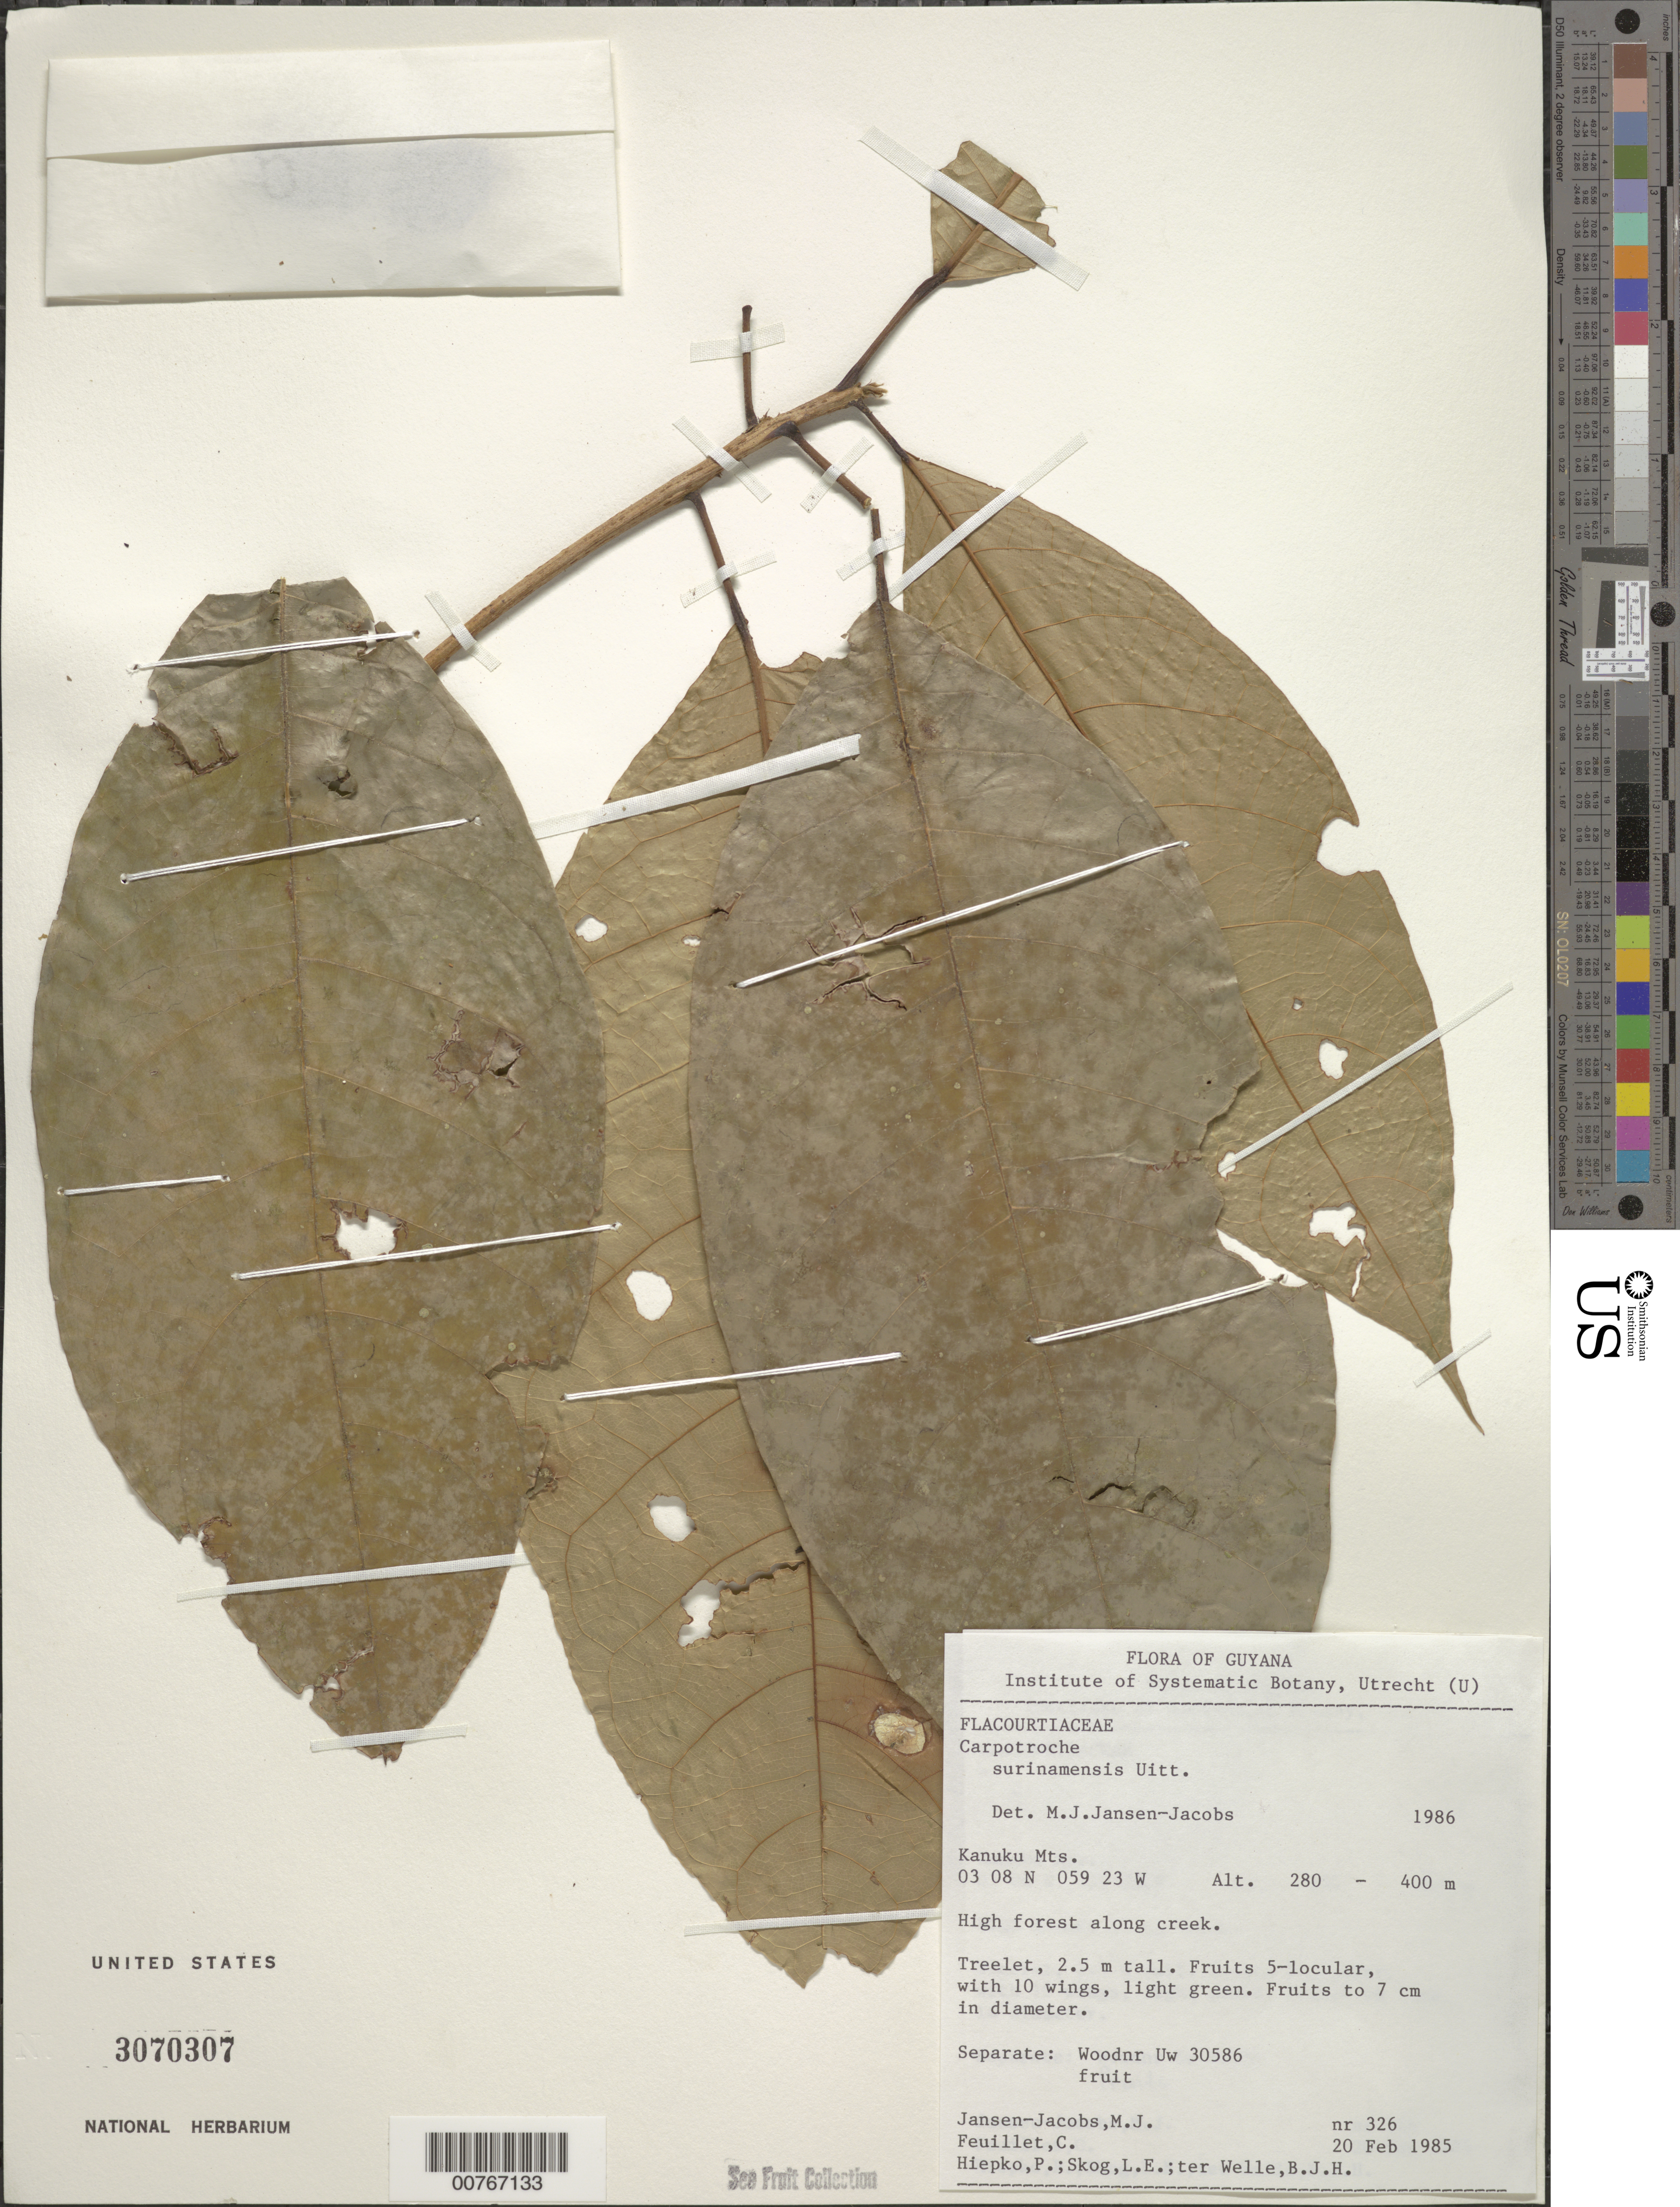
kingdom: Plantae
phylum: Tracheophyta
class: Magnoliopsida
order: Malpighiales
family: Achariaceae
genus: Carpotroche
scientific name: Carpotroche surinamensis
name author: Uittien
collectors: M. J. Jansen-Jacobs, C. Feuillet, P. H. Hiepko, L. E. Skog & B. Welle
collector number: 326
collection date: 1985-02-20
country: Guyana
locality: Kanuku Mts.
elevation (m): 280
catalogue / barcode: US 3070307